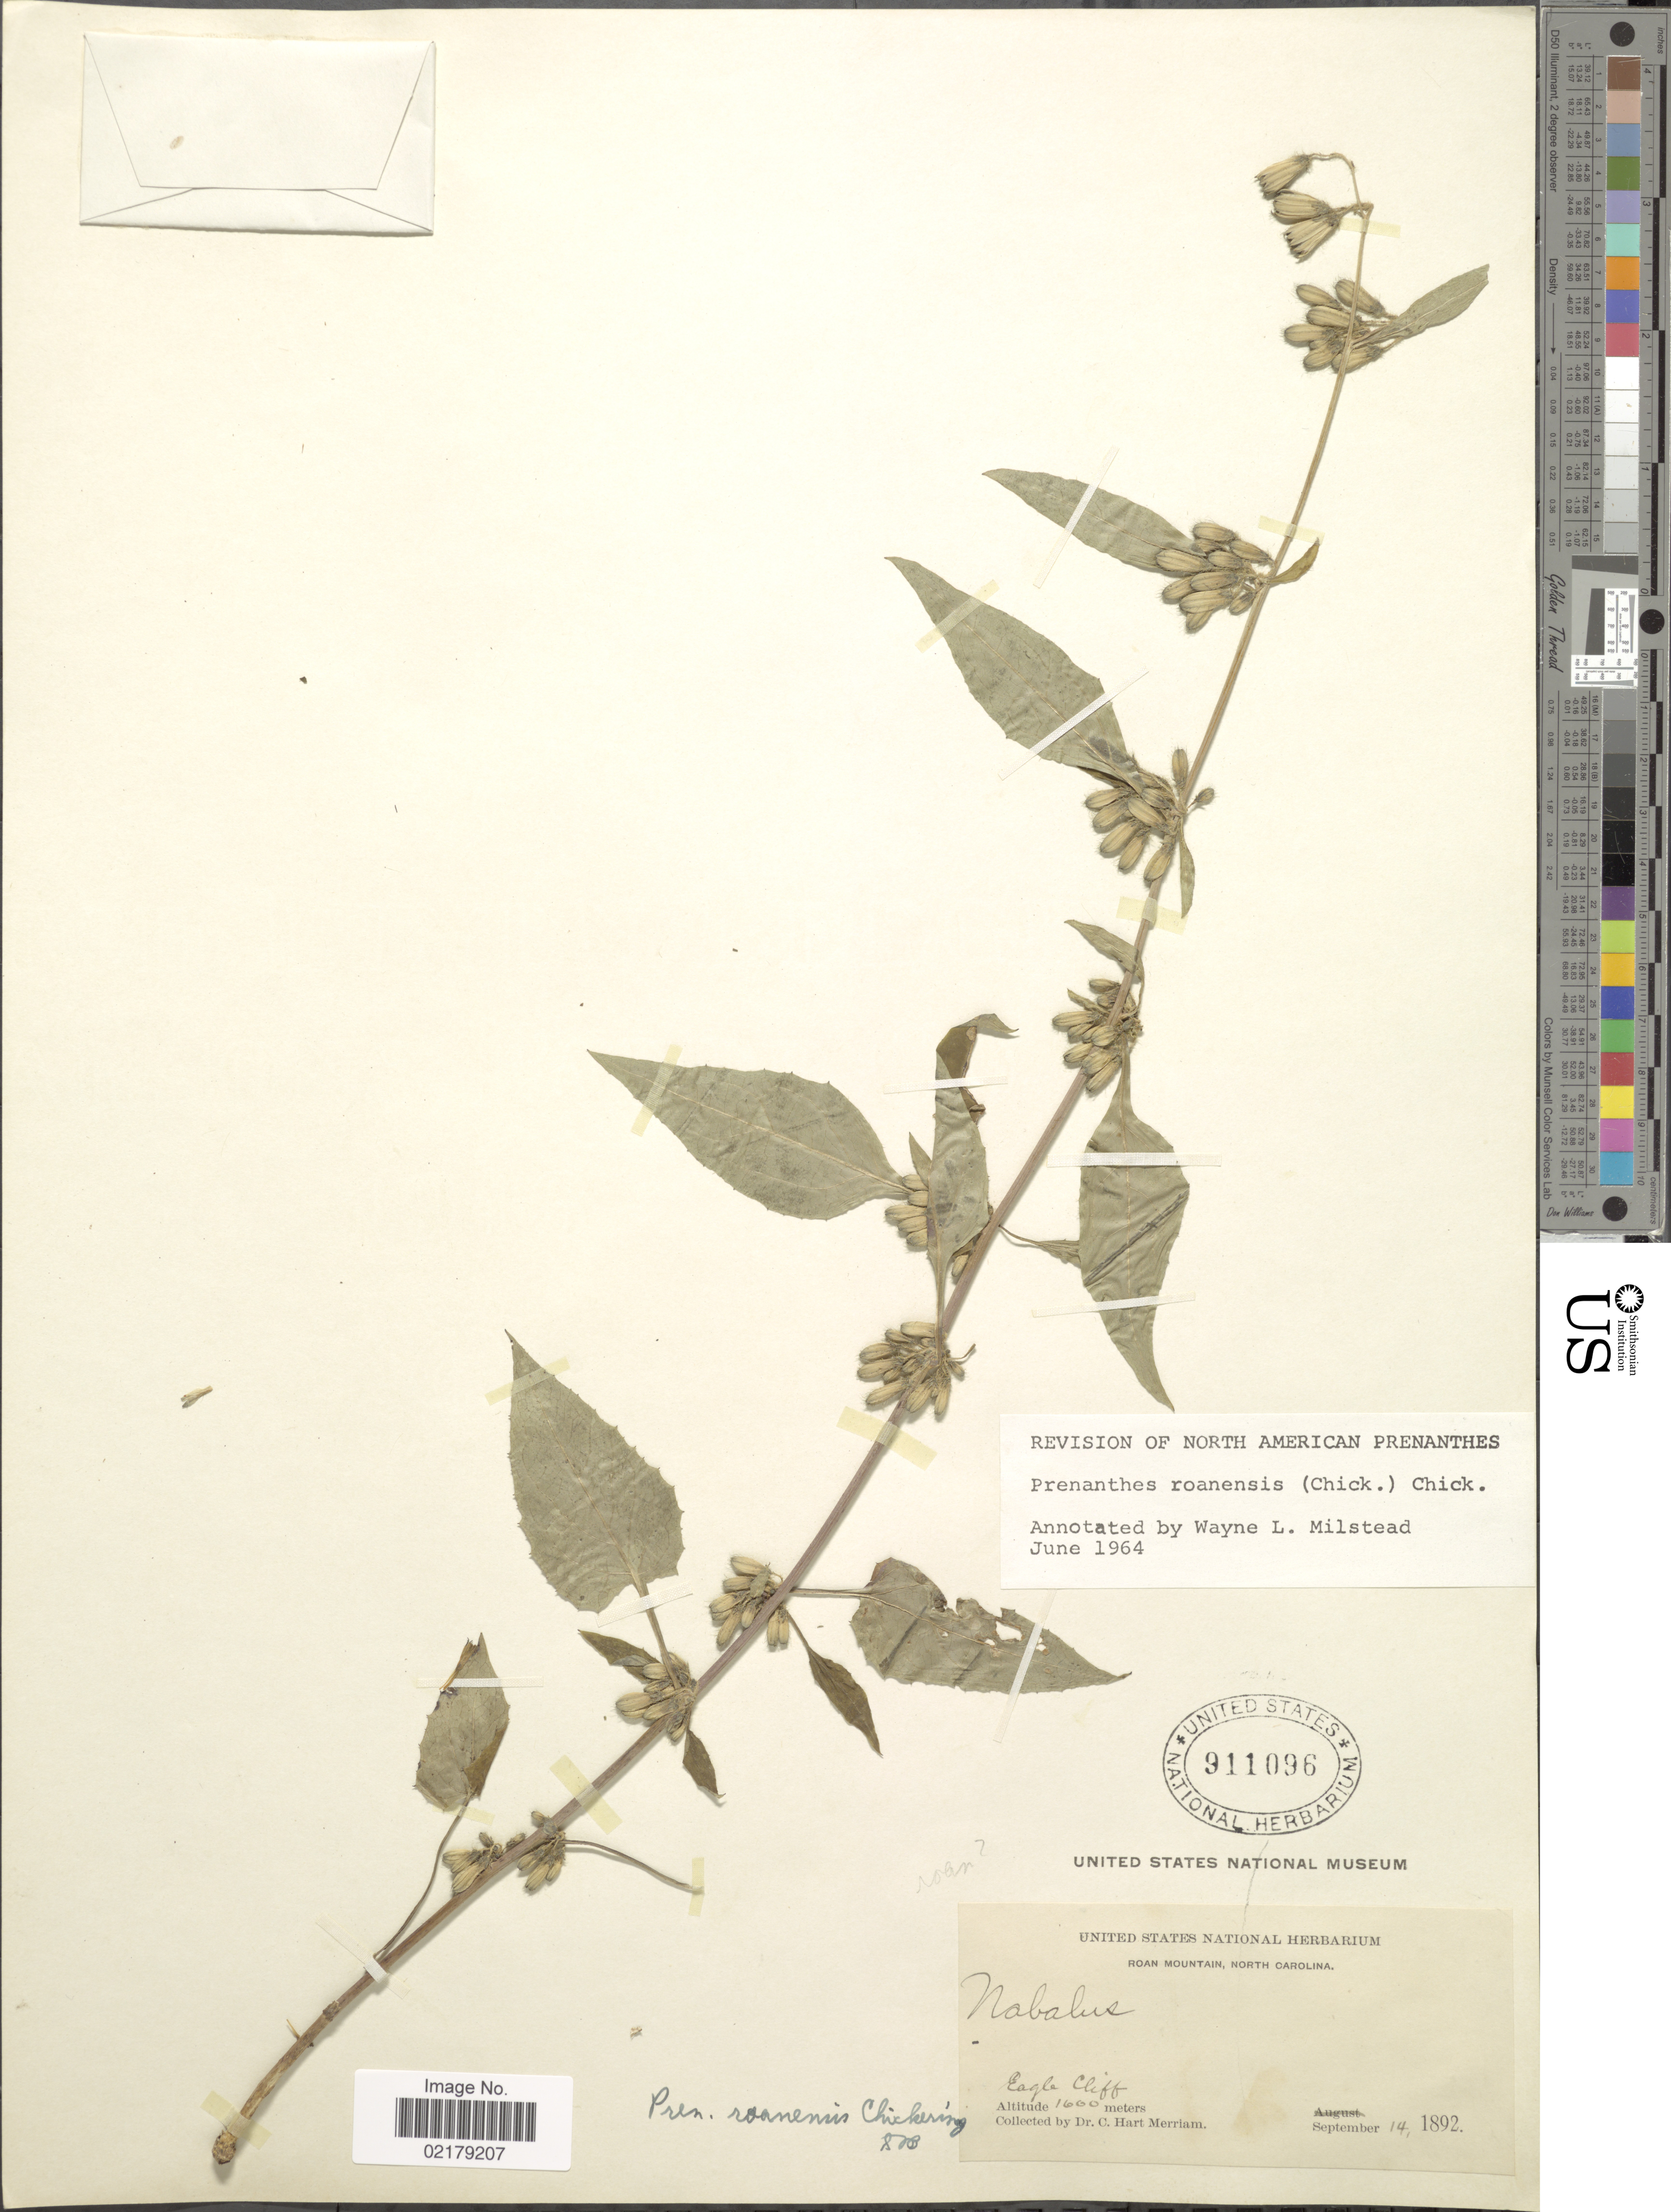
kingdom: Plantae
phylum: Tracheophyta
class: Magnoliopsida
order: Asterales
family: Asteraceae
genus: Nabalus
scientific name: Nabalus roanensis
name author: Chickering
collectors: C. Merriam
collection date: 1892-09-14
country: United States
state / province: North Carolina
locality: Roan Mountain, Eagle Cliff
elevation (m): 1600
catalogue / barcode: US 911096